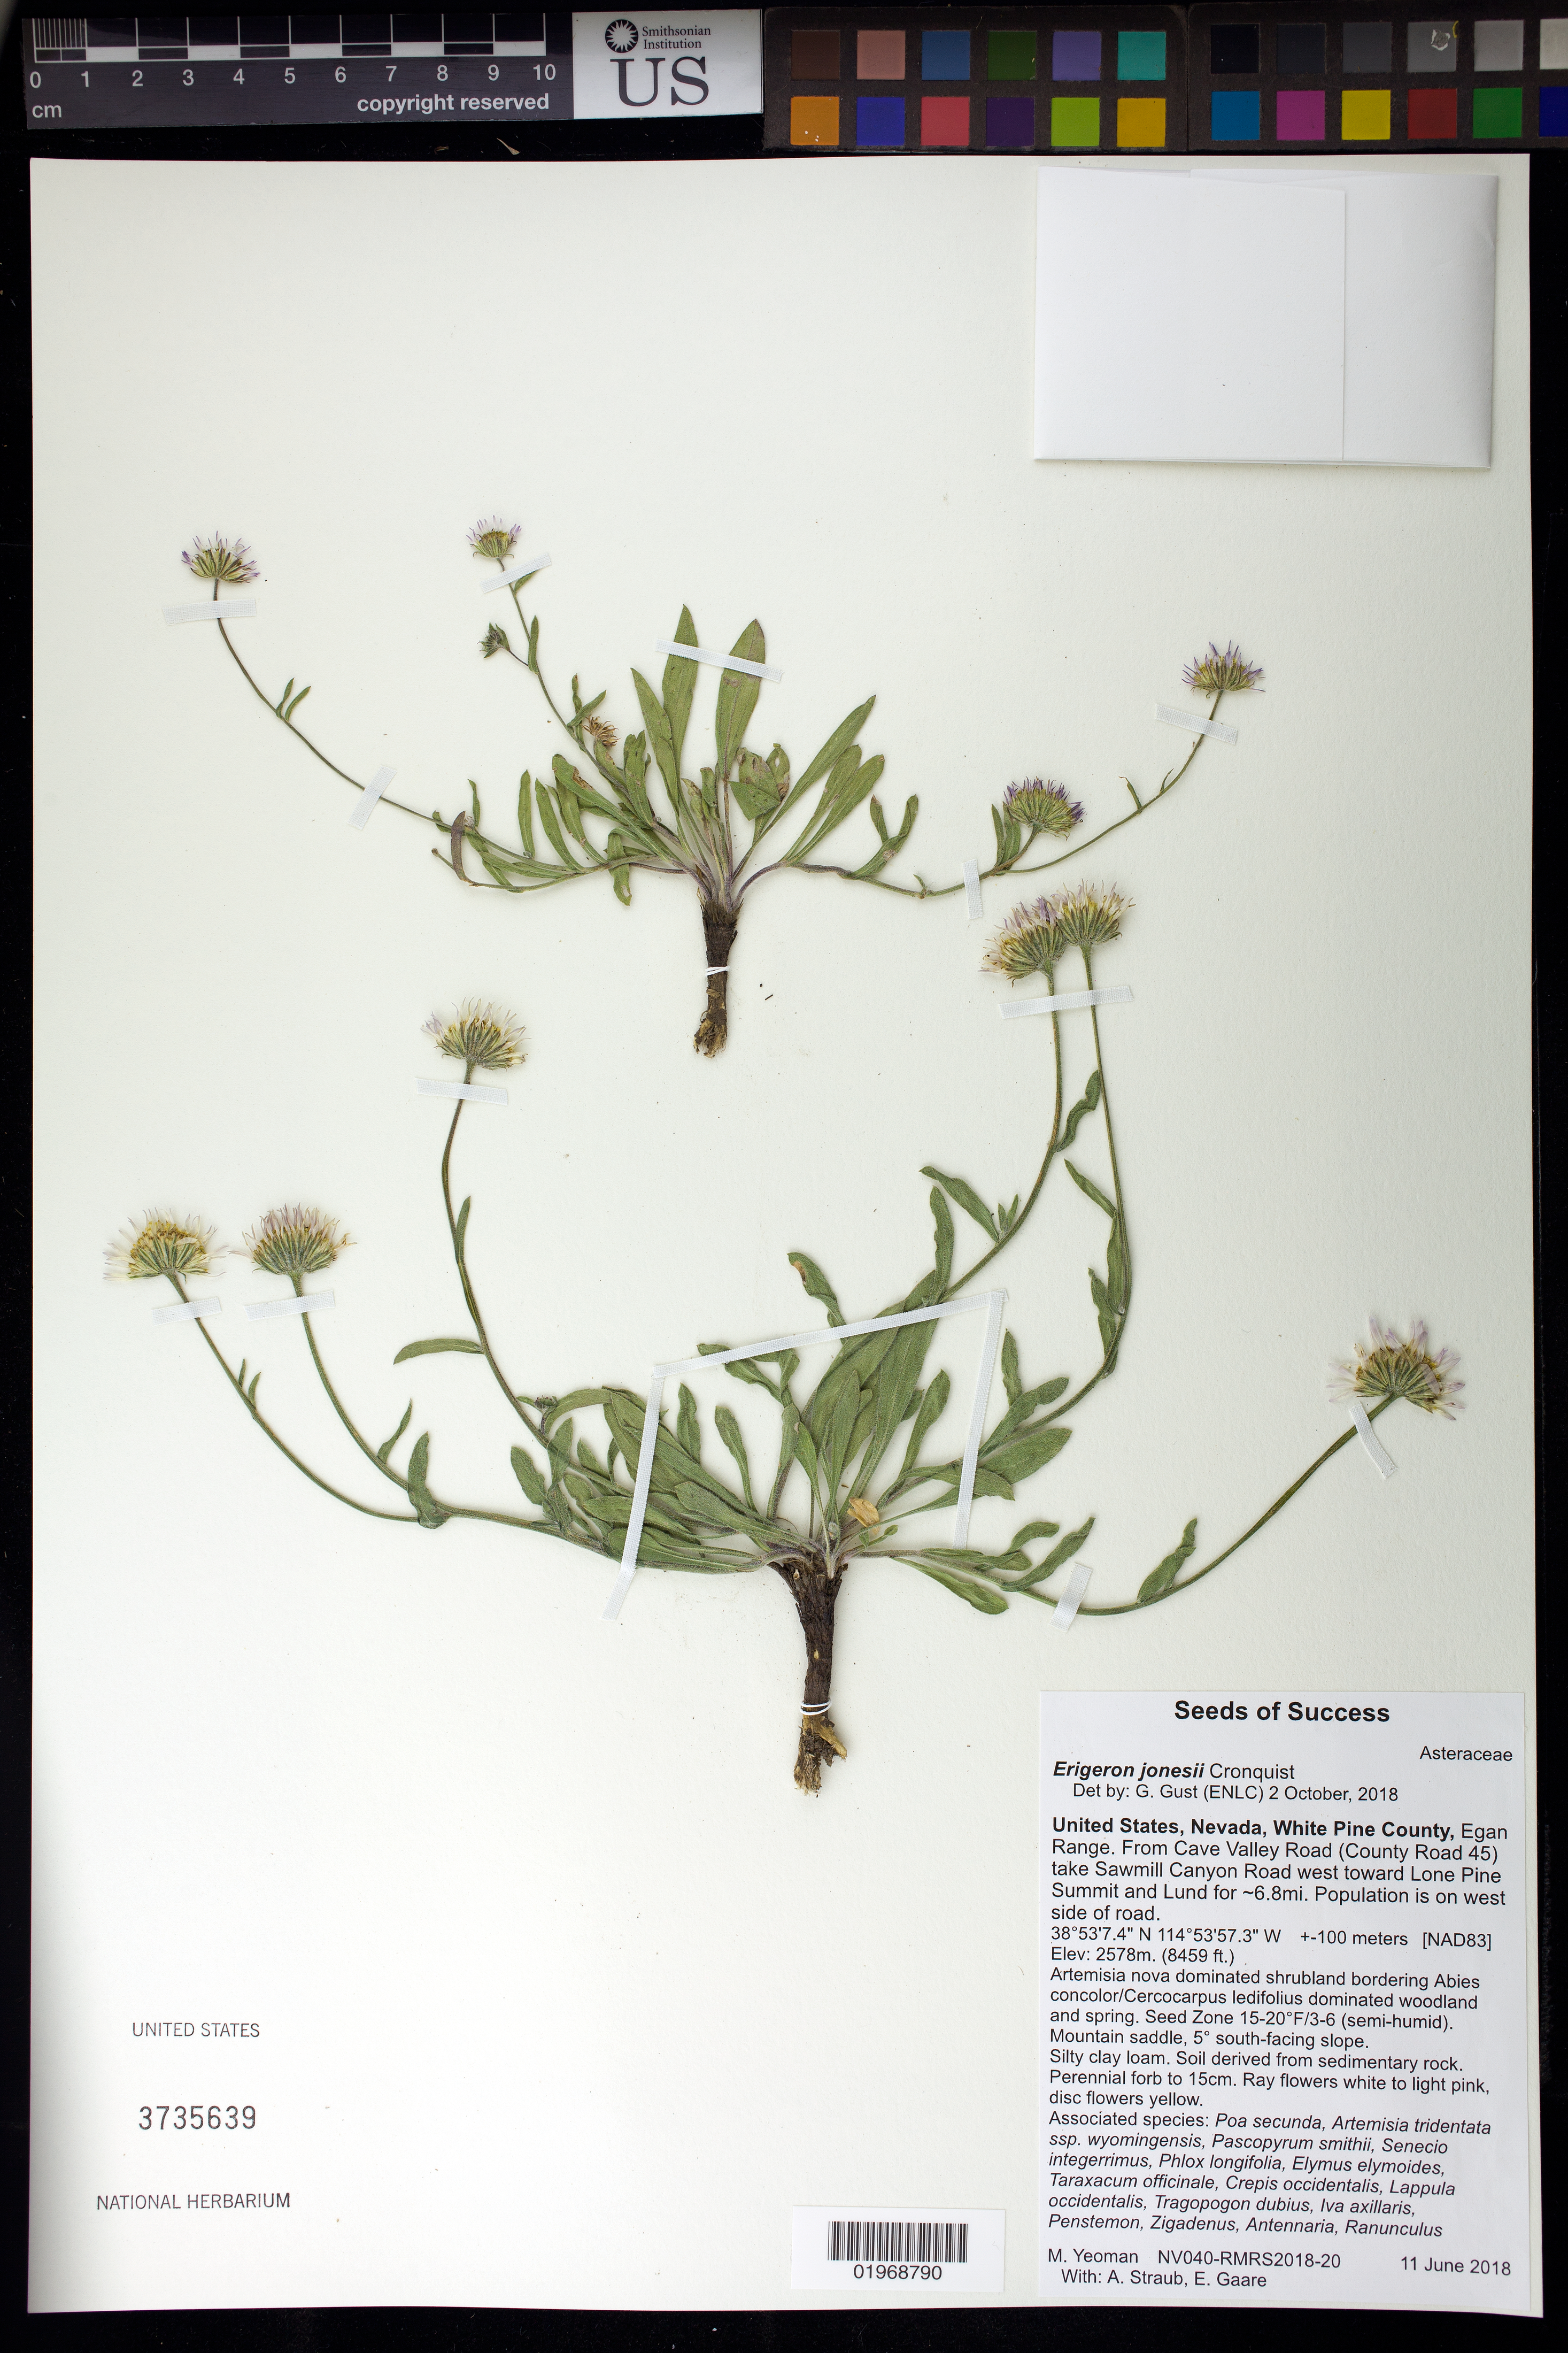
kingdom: Plantae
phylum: Tracheophyta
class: Magnoliopsida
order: Asterales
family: Asteraceae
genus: Erigeron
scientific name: Erigeron jonesii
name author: Cronq.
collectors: M. Yeoman, A. Straub & E. Gaare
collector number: NV040-RMRS2018-20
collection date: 2018-06-11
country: United States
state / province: Nevada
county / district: White Pine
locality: Egan Range, from Cave Valley Rd (County Rd 45) take Sawmill Canyon Rd W toward Lone Pine Summit and Lund for 6.8 mi,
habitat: Woodland and spring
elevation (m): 2578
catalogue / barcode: US 3735639